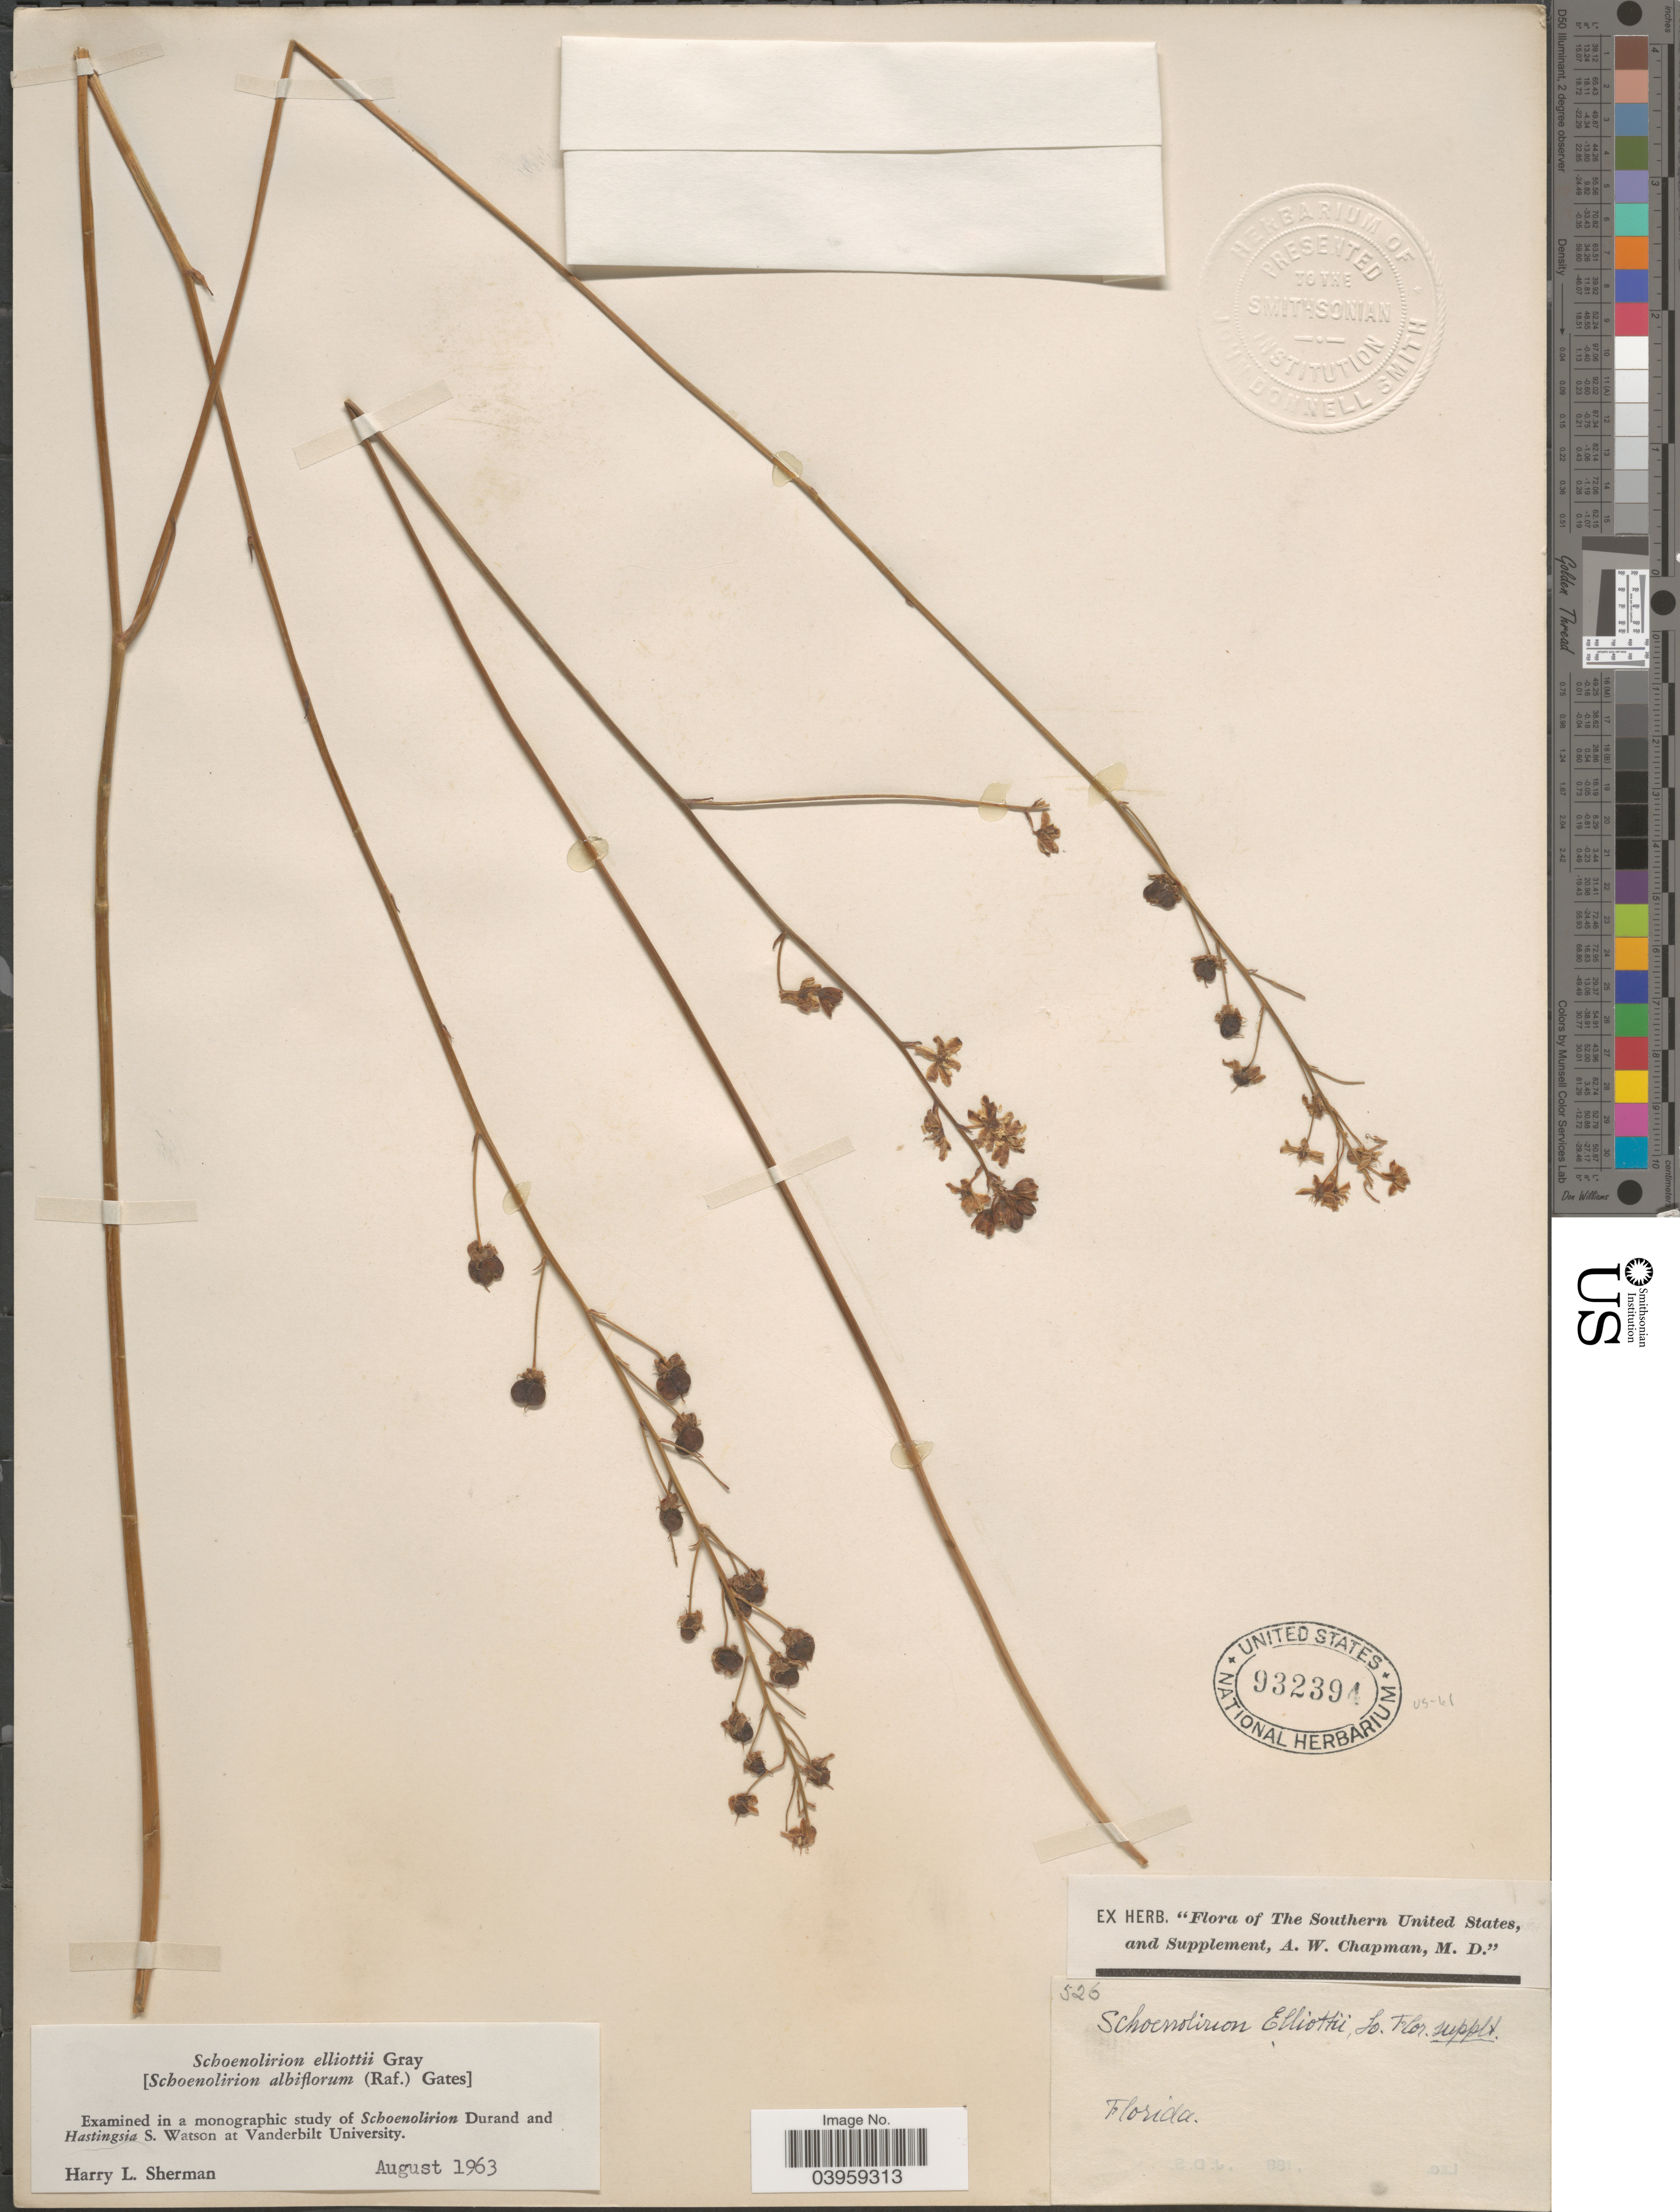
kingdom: Plantae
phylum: Tracheophyta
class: Liliopsida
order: Asparagales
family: Asparagaceae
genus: Schoenolirion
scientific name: Schoenolirion elliottii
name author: A. Gray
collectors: ex herb. A.W. Chapman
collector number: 526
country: United States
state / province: Florida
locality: The Southern United States.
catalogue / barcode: US 932394